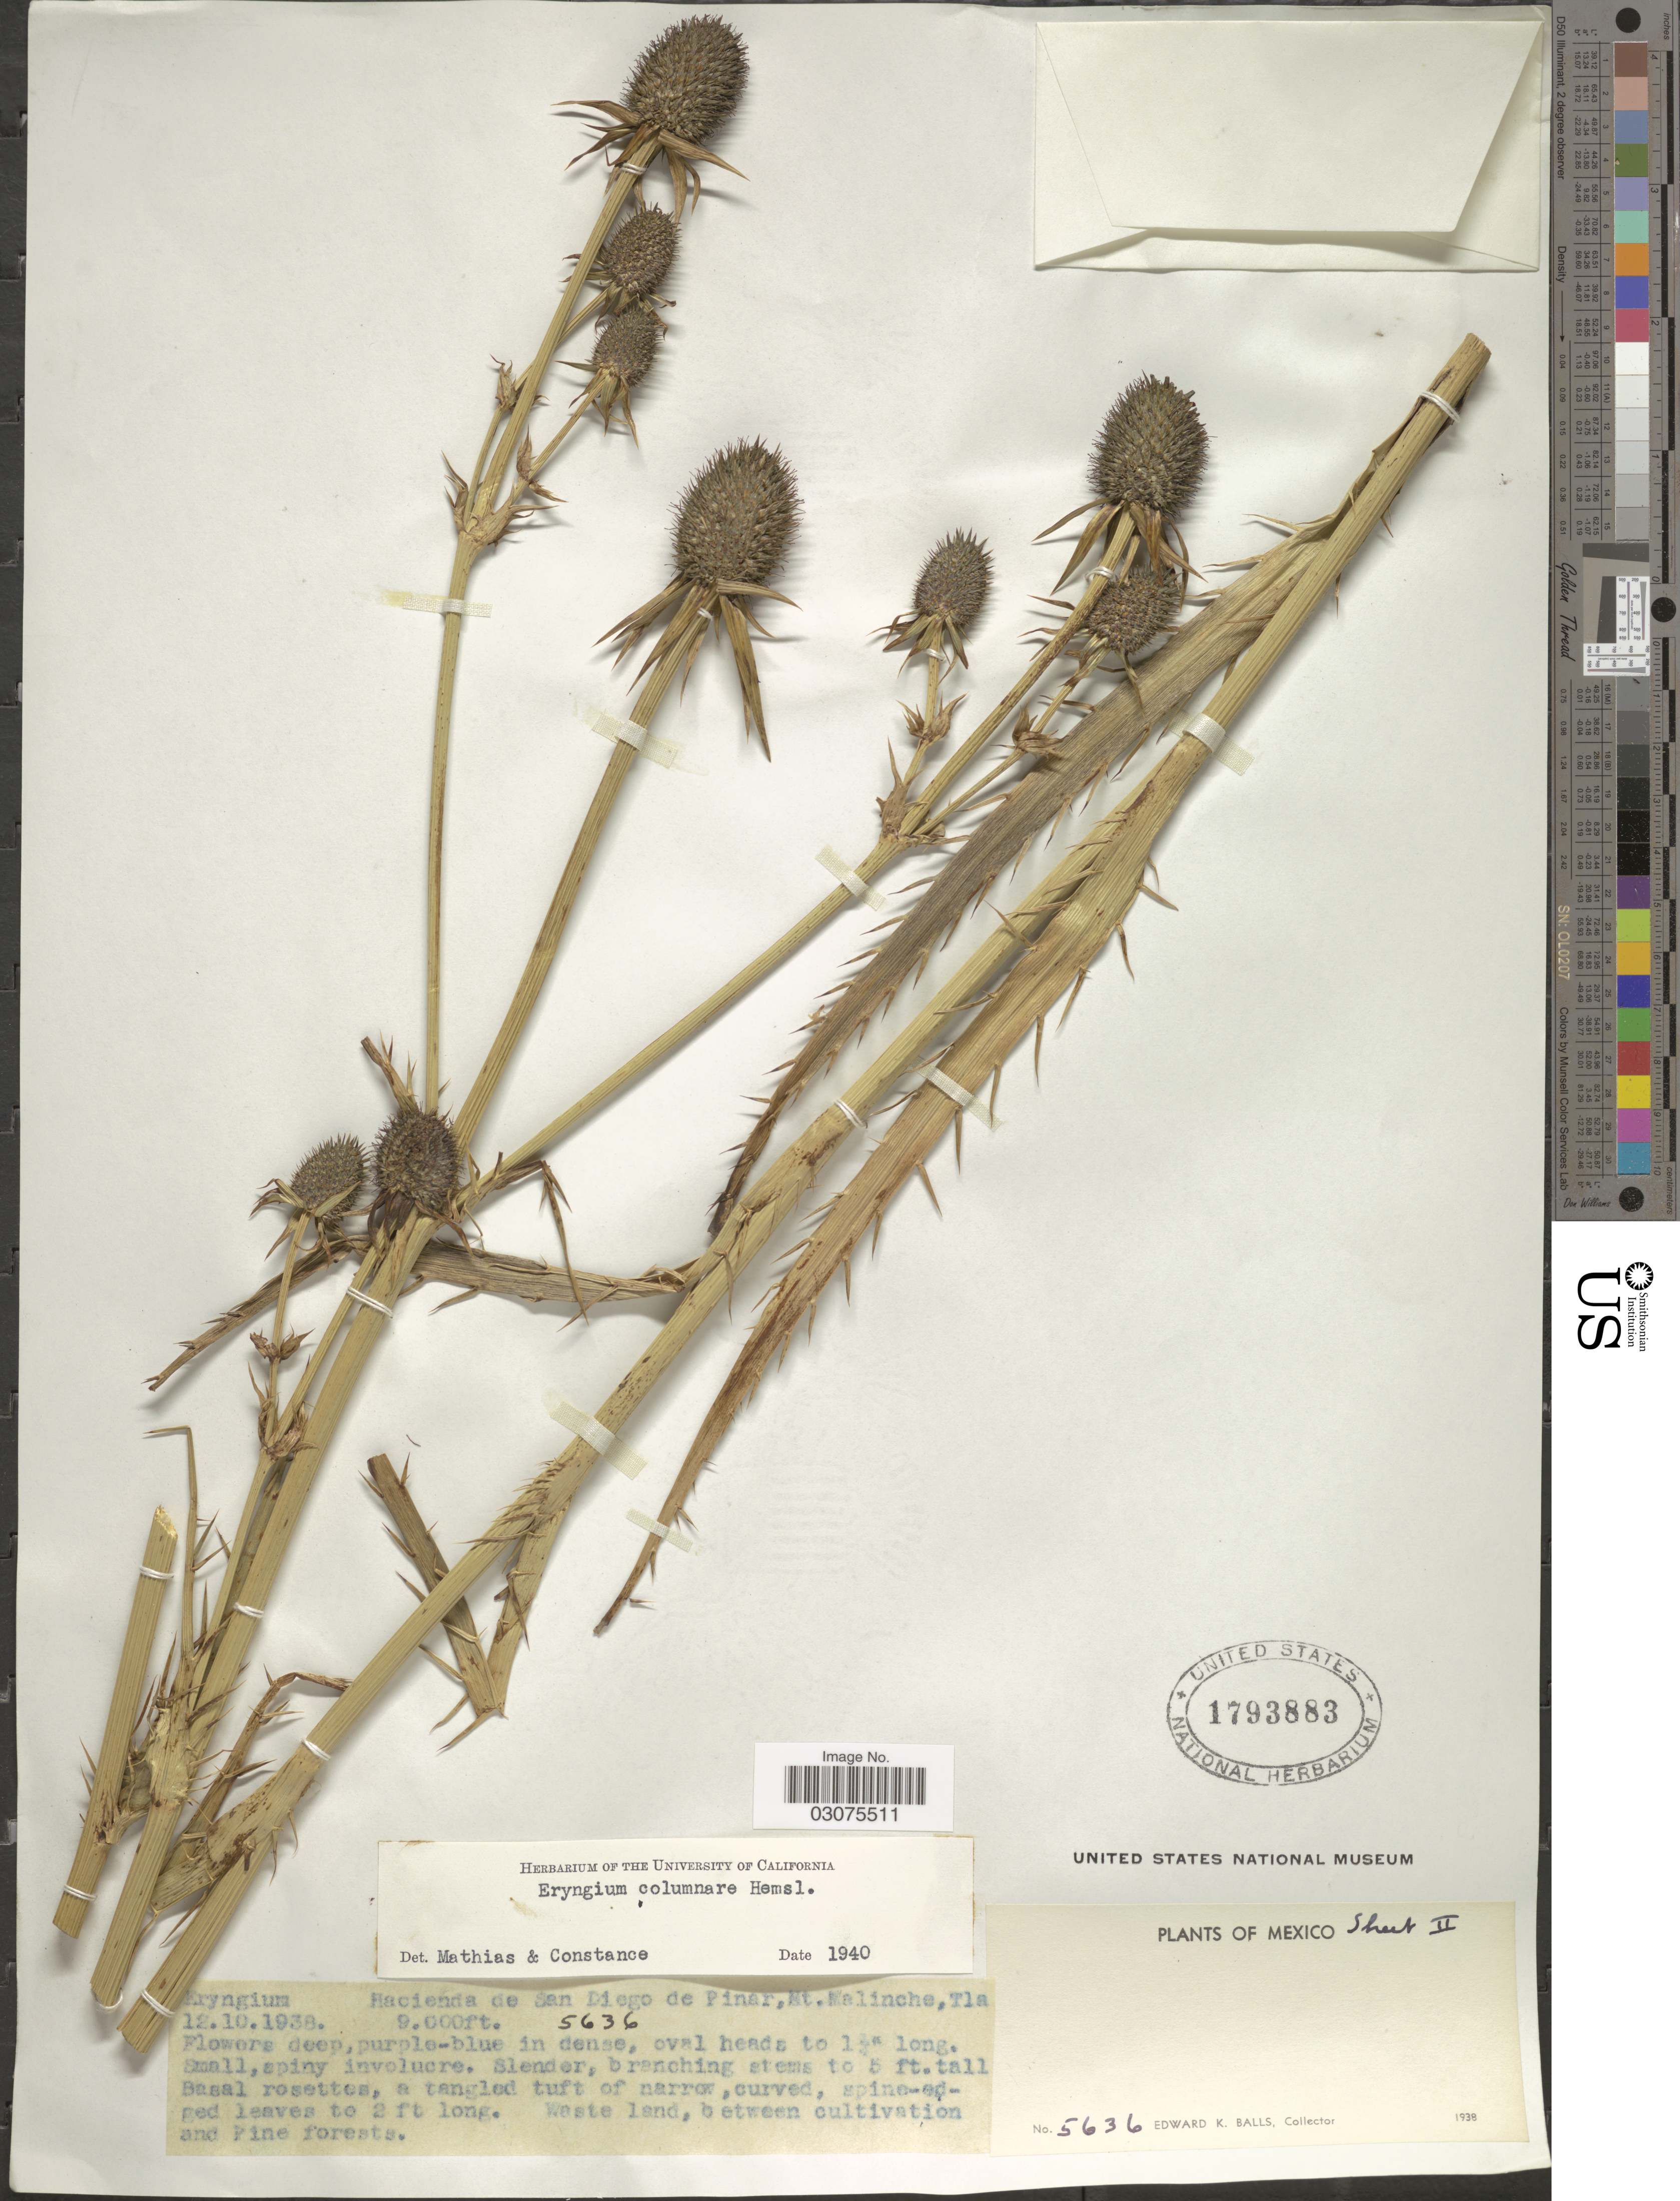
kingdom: Plantae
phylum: Tracheophyta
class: Magnoliopsida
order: Apiales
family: Apiaceae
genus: Eryngium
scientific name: Eryngium columnare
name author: Hemsl.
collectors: E. K. Balls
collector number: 5636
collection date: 1938-10-12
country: Mexico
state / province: Tlaxcala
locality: Hacienda de San Diego de Pinar, Mt. Malinche.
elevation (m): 2743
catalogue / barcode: US 1793883